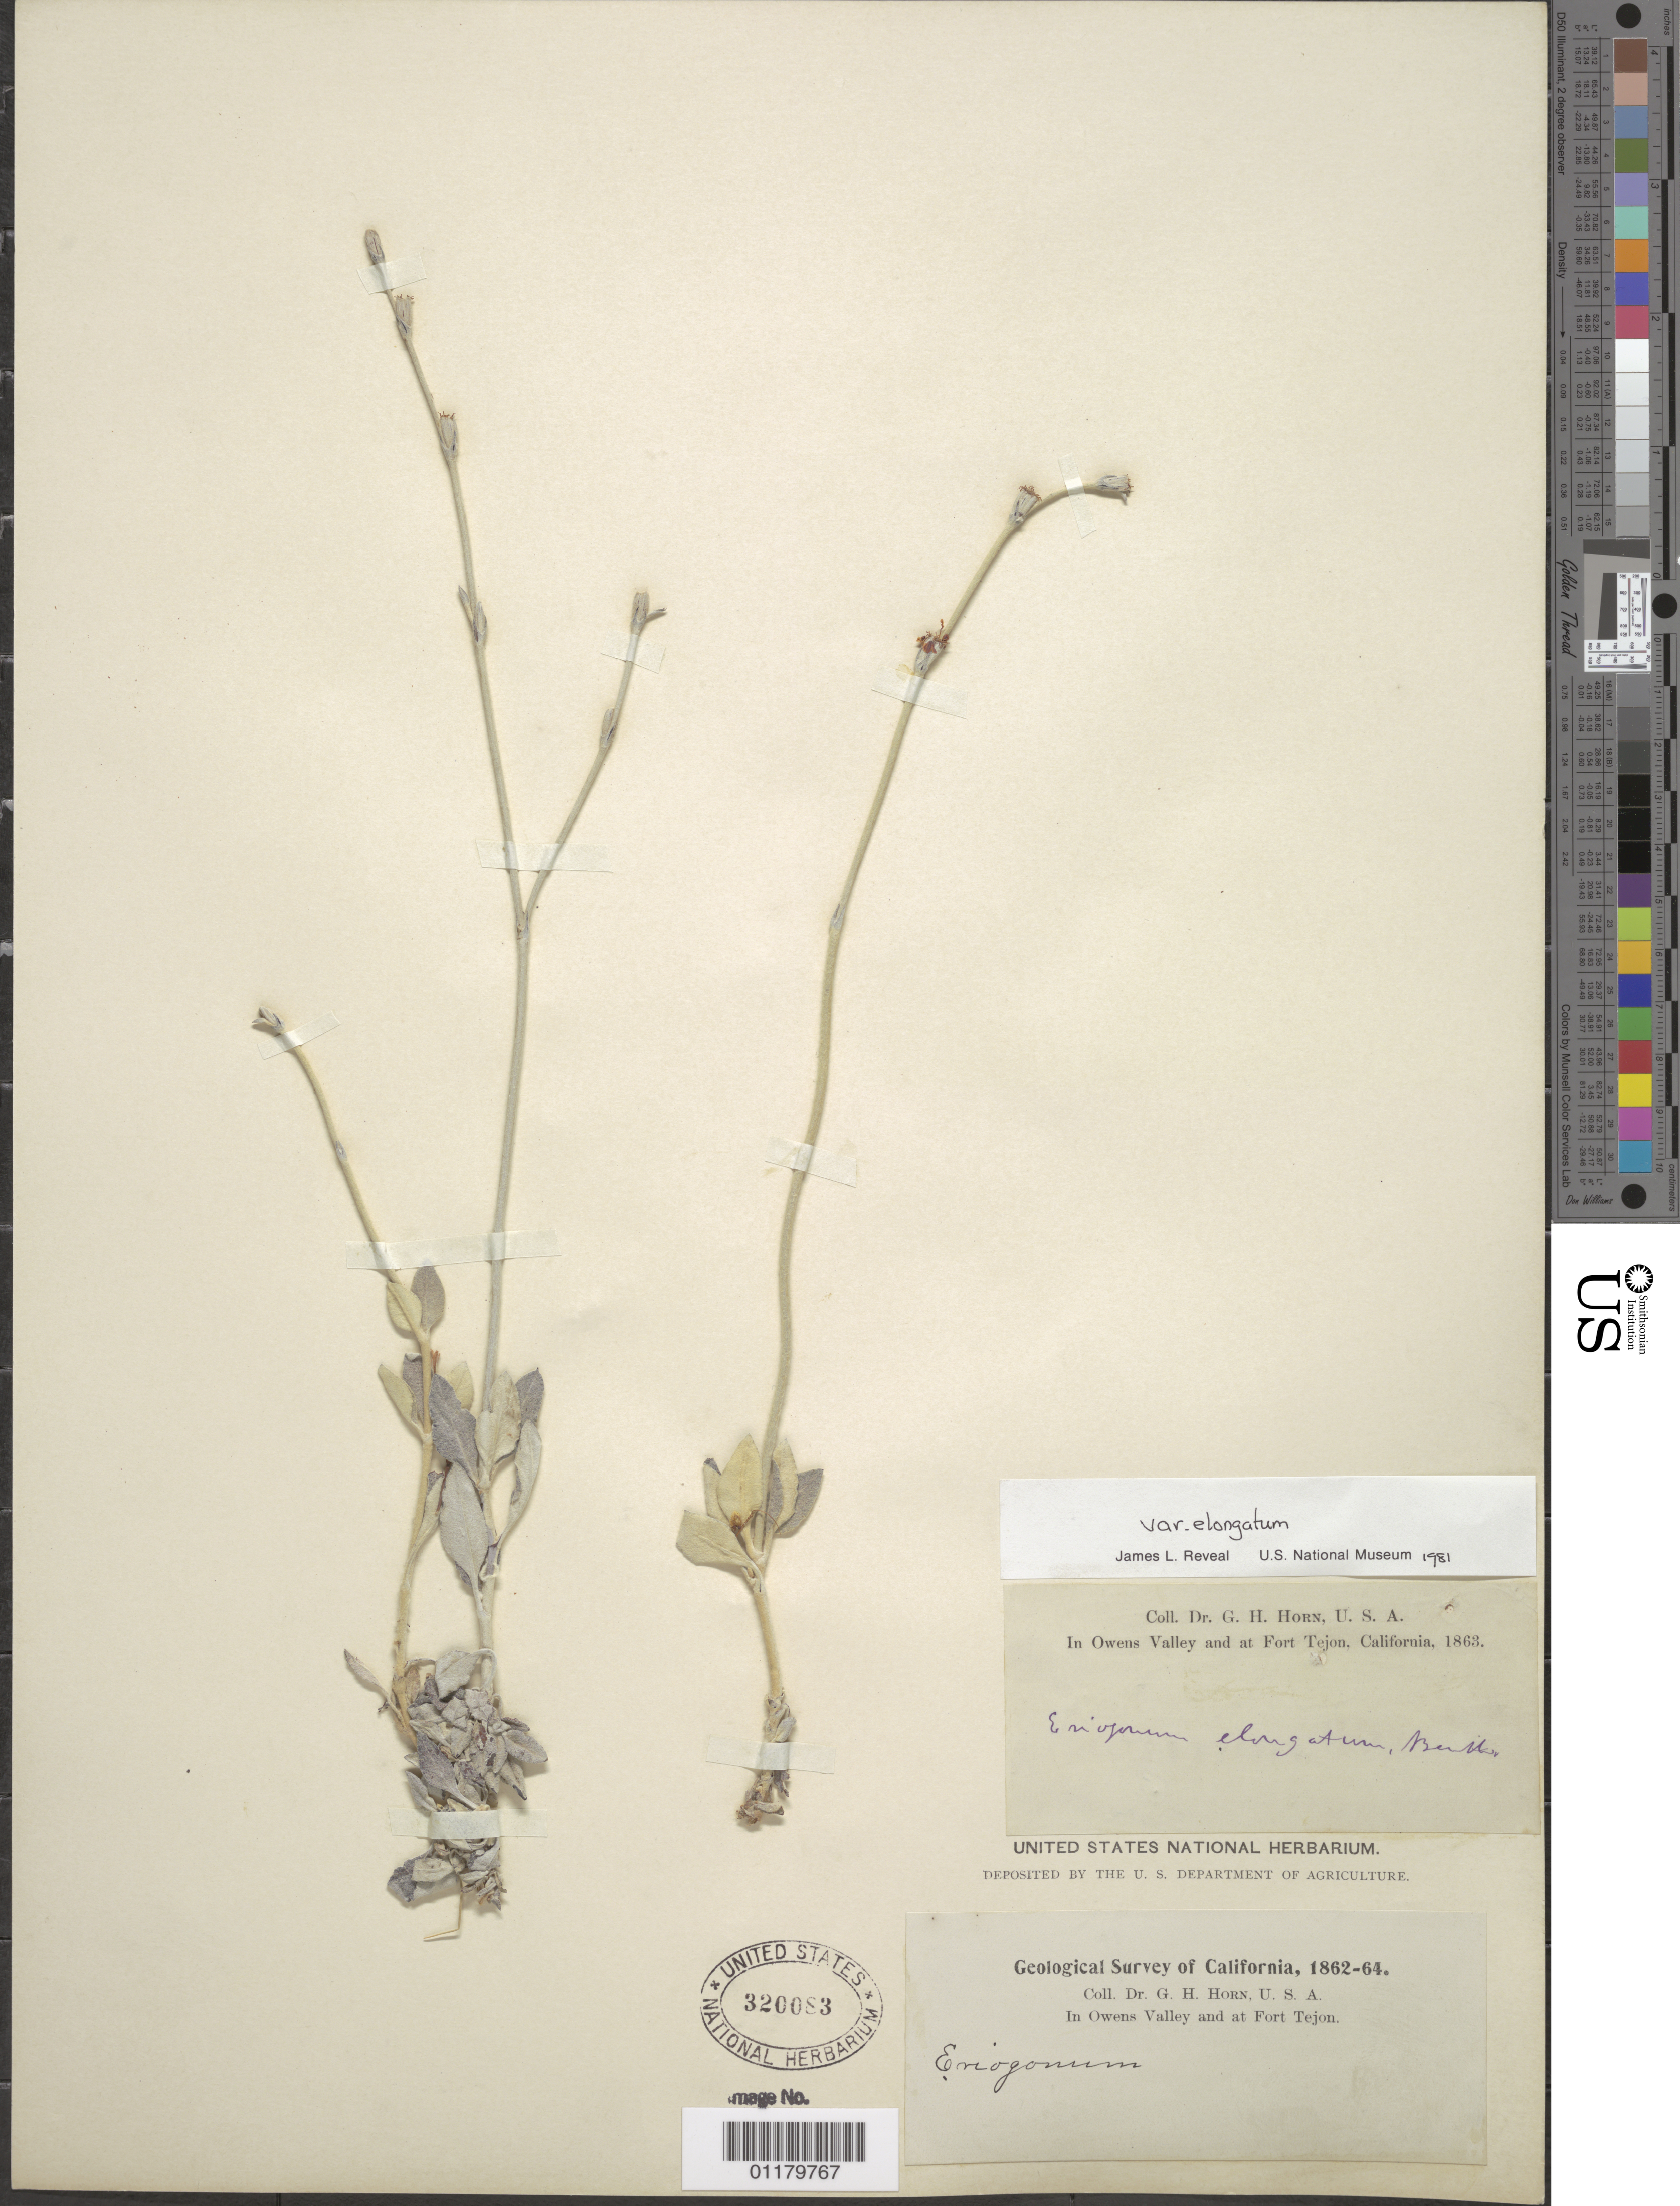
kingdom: Plantae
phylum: Tracheophyta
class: Magnoliopsida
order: Caryophyllales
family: Polygonaceae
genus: Eriogonum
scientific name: Eriogonum elongatum var. elongatum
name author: Benth.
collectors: G. Horn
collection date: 1862/1864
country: United States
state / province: California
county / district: Kern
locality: In Owens Valley and at Fort Tejon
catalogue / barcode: US 320083